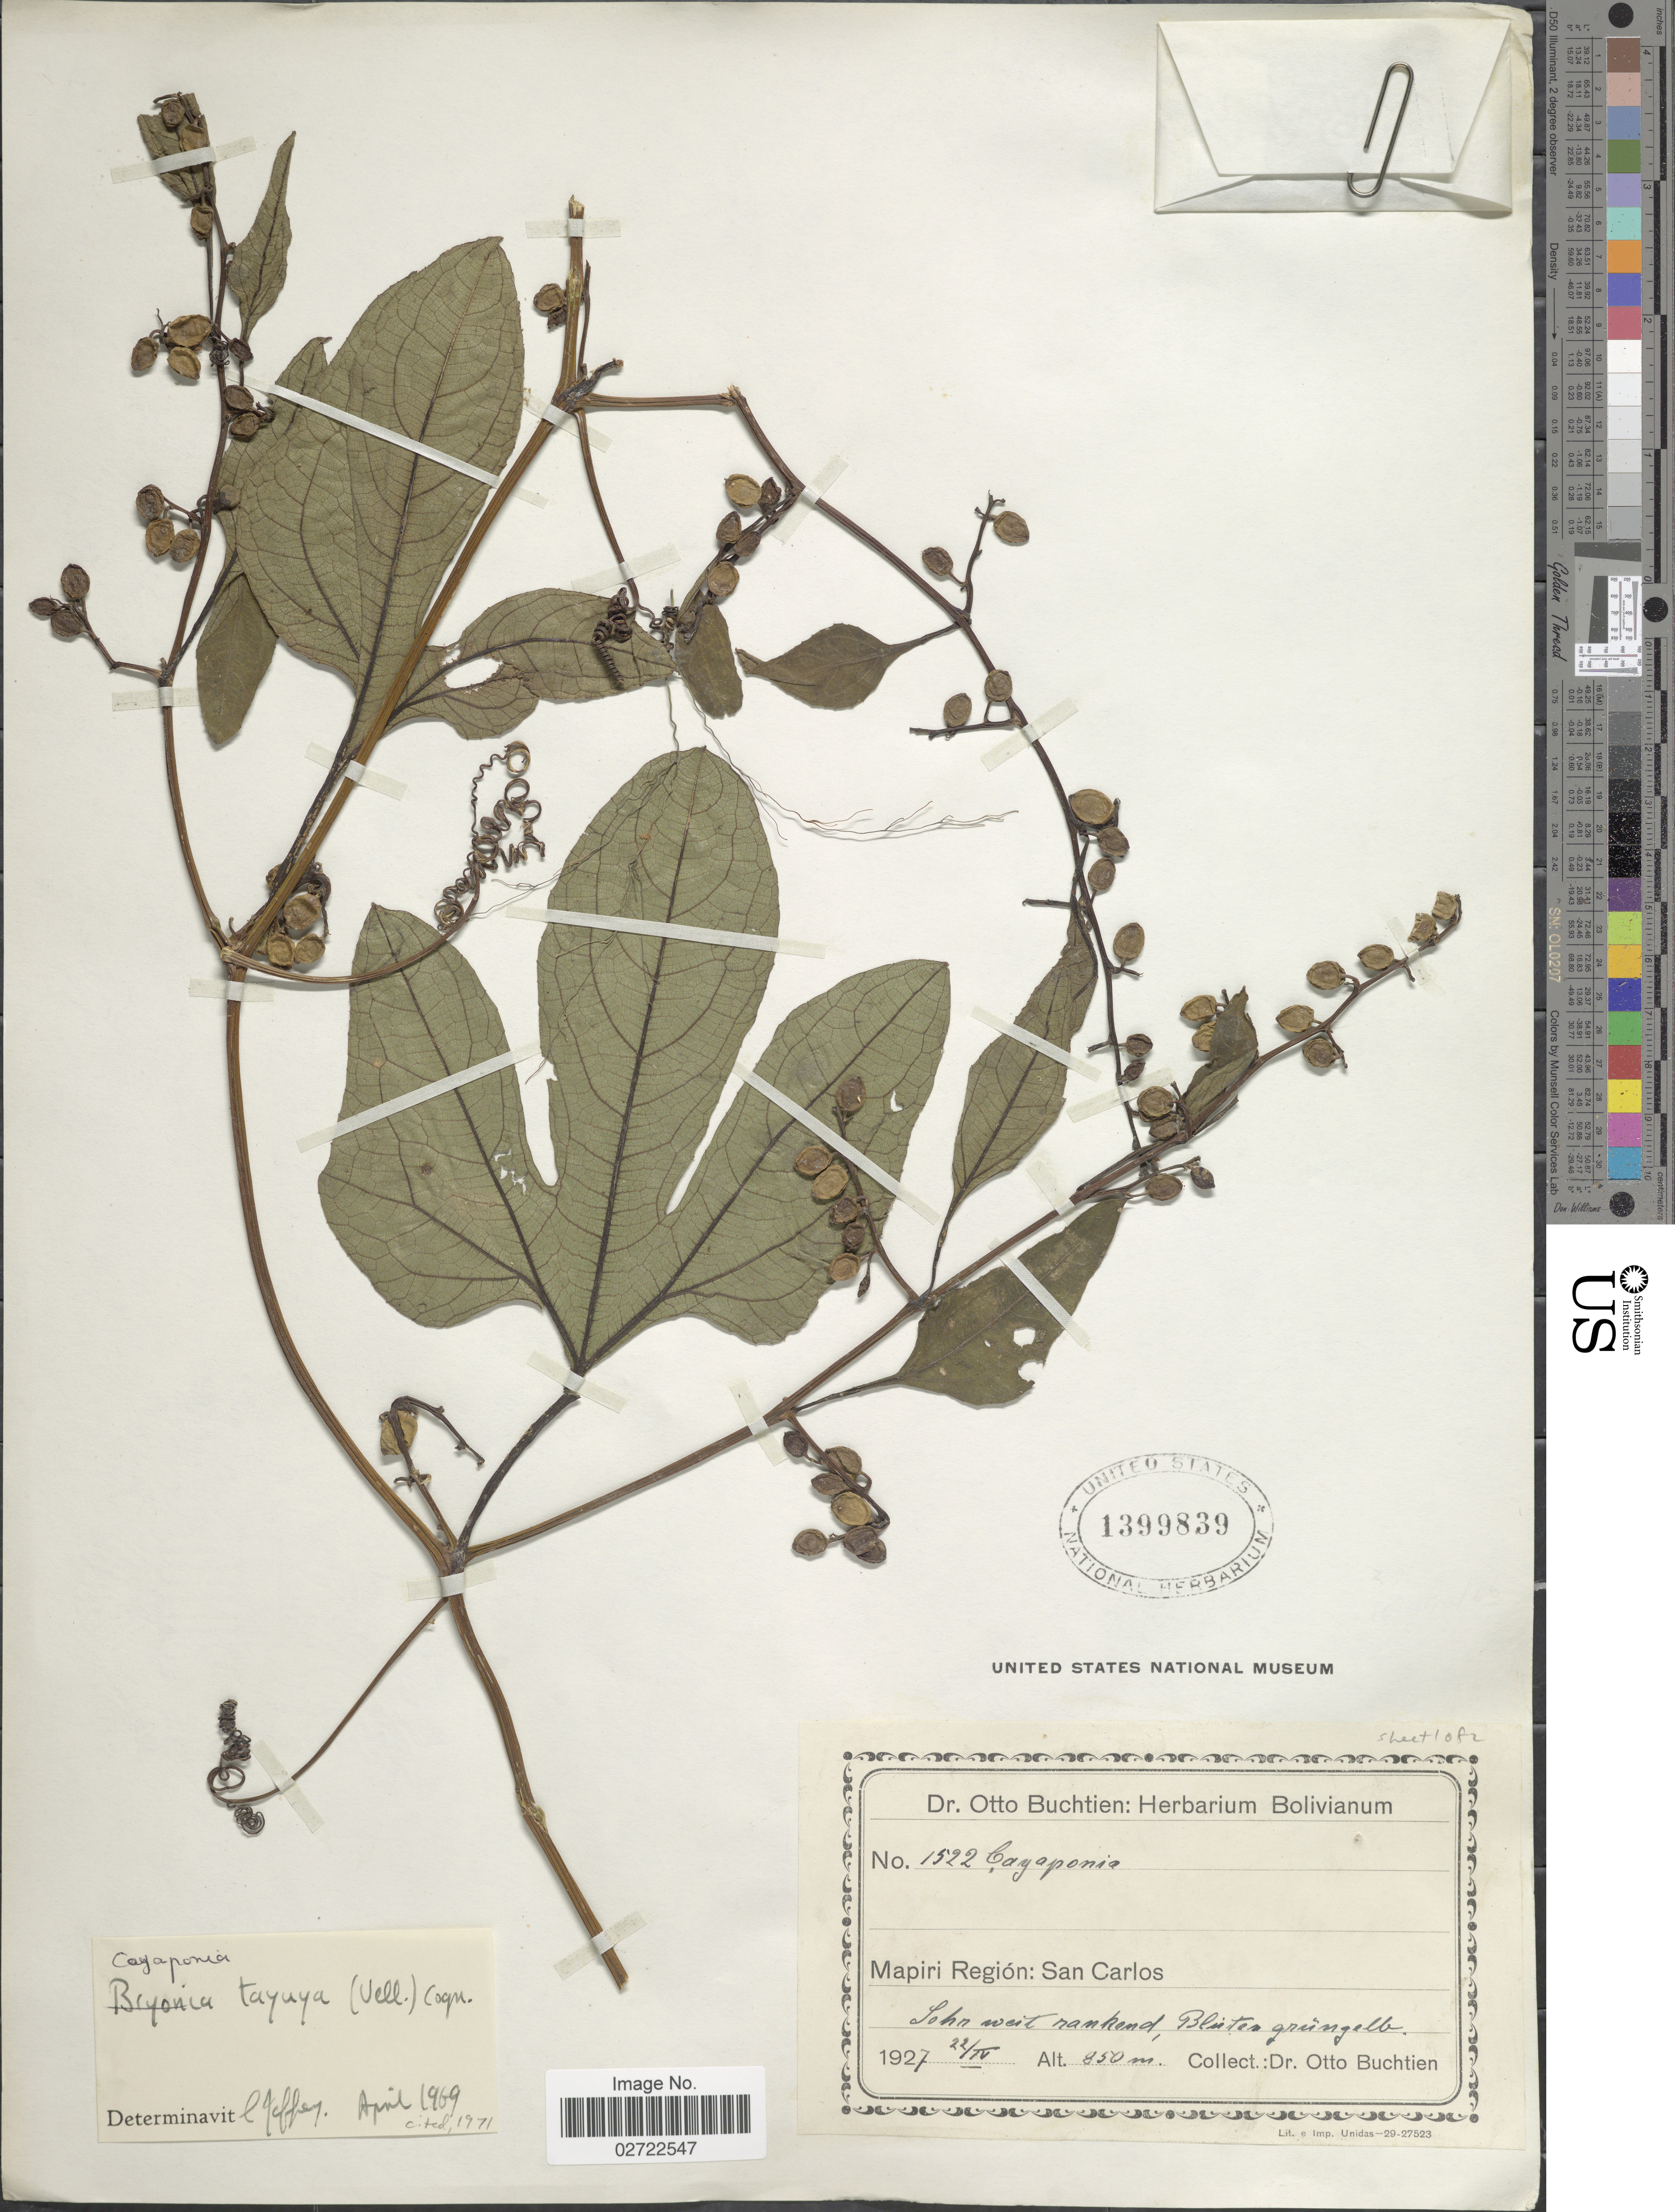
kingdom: Plantae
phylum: Tracheophyta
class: Magnoliopsida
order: Cucurbitales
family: Cucurbitaceae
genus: Cayaponia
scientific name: Cayaponia tayuya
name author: (Vell.) Cogn.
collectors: O. Buchtien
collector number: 1522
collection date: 1927-04-22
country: Bolivia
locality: Mapiri Region: San Carlos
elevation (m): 850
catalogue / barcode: US 1399839